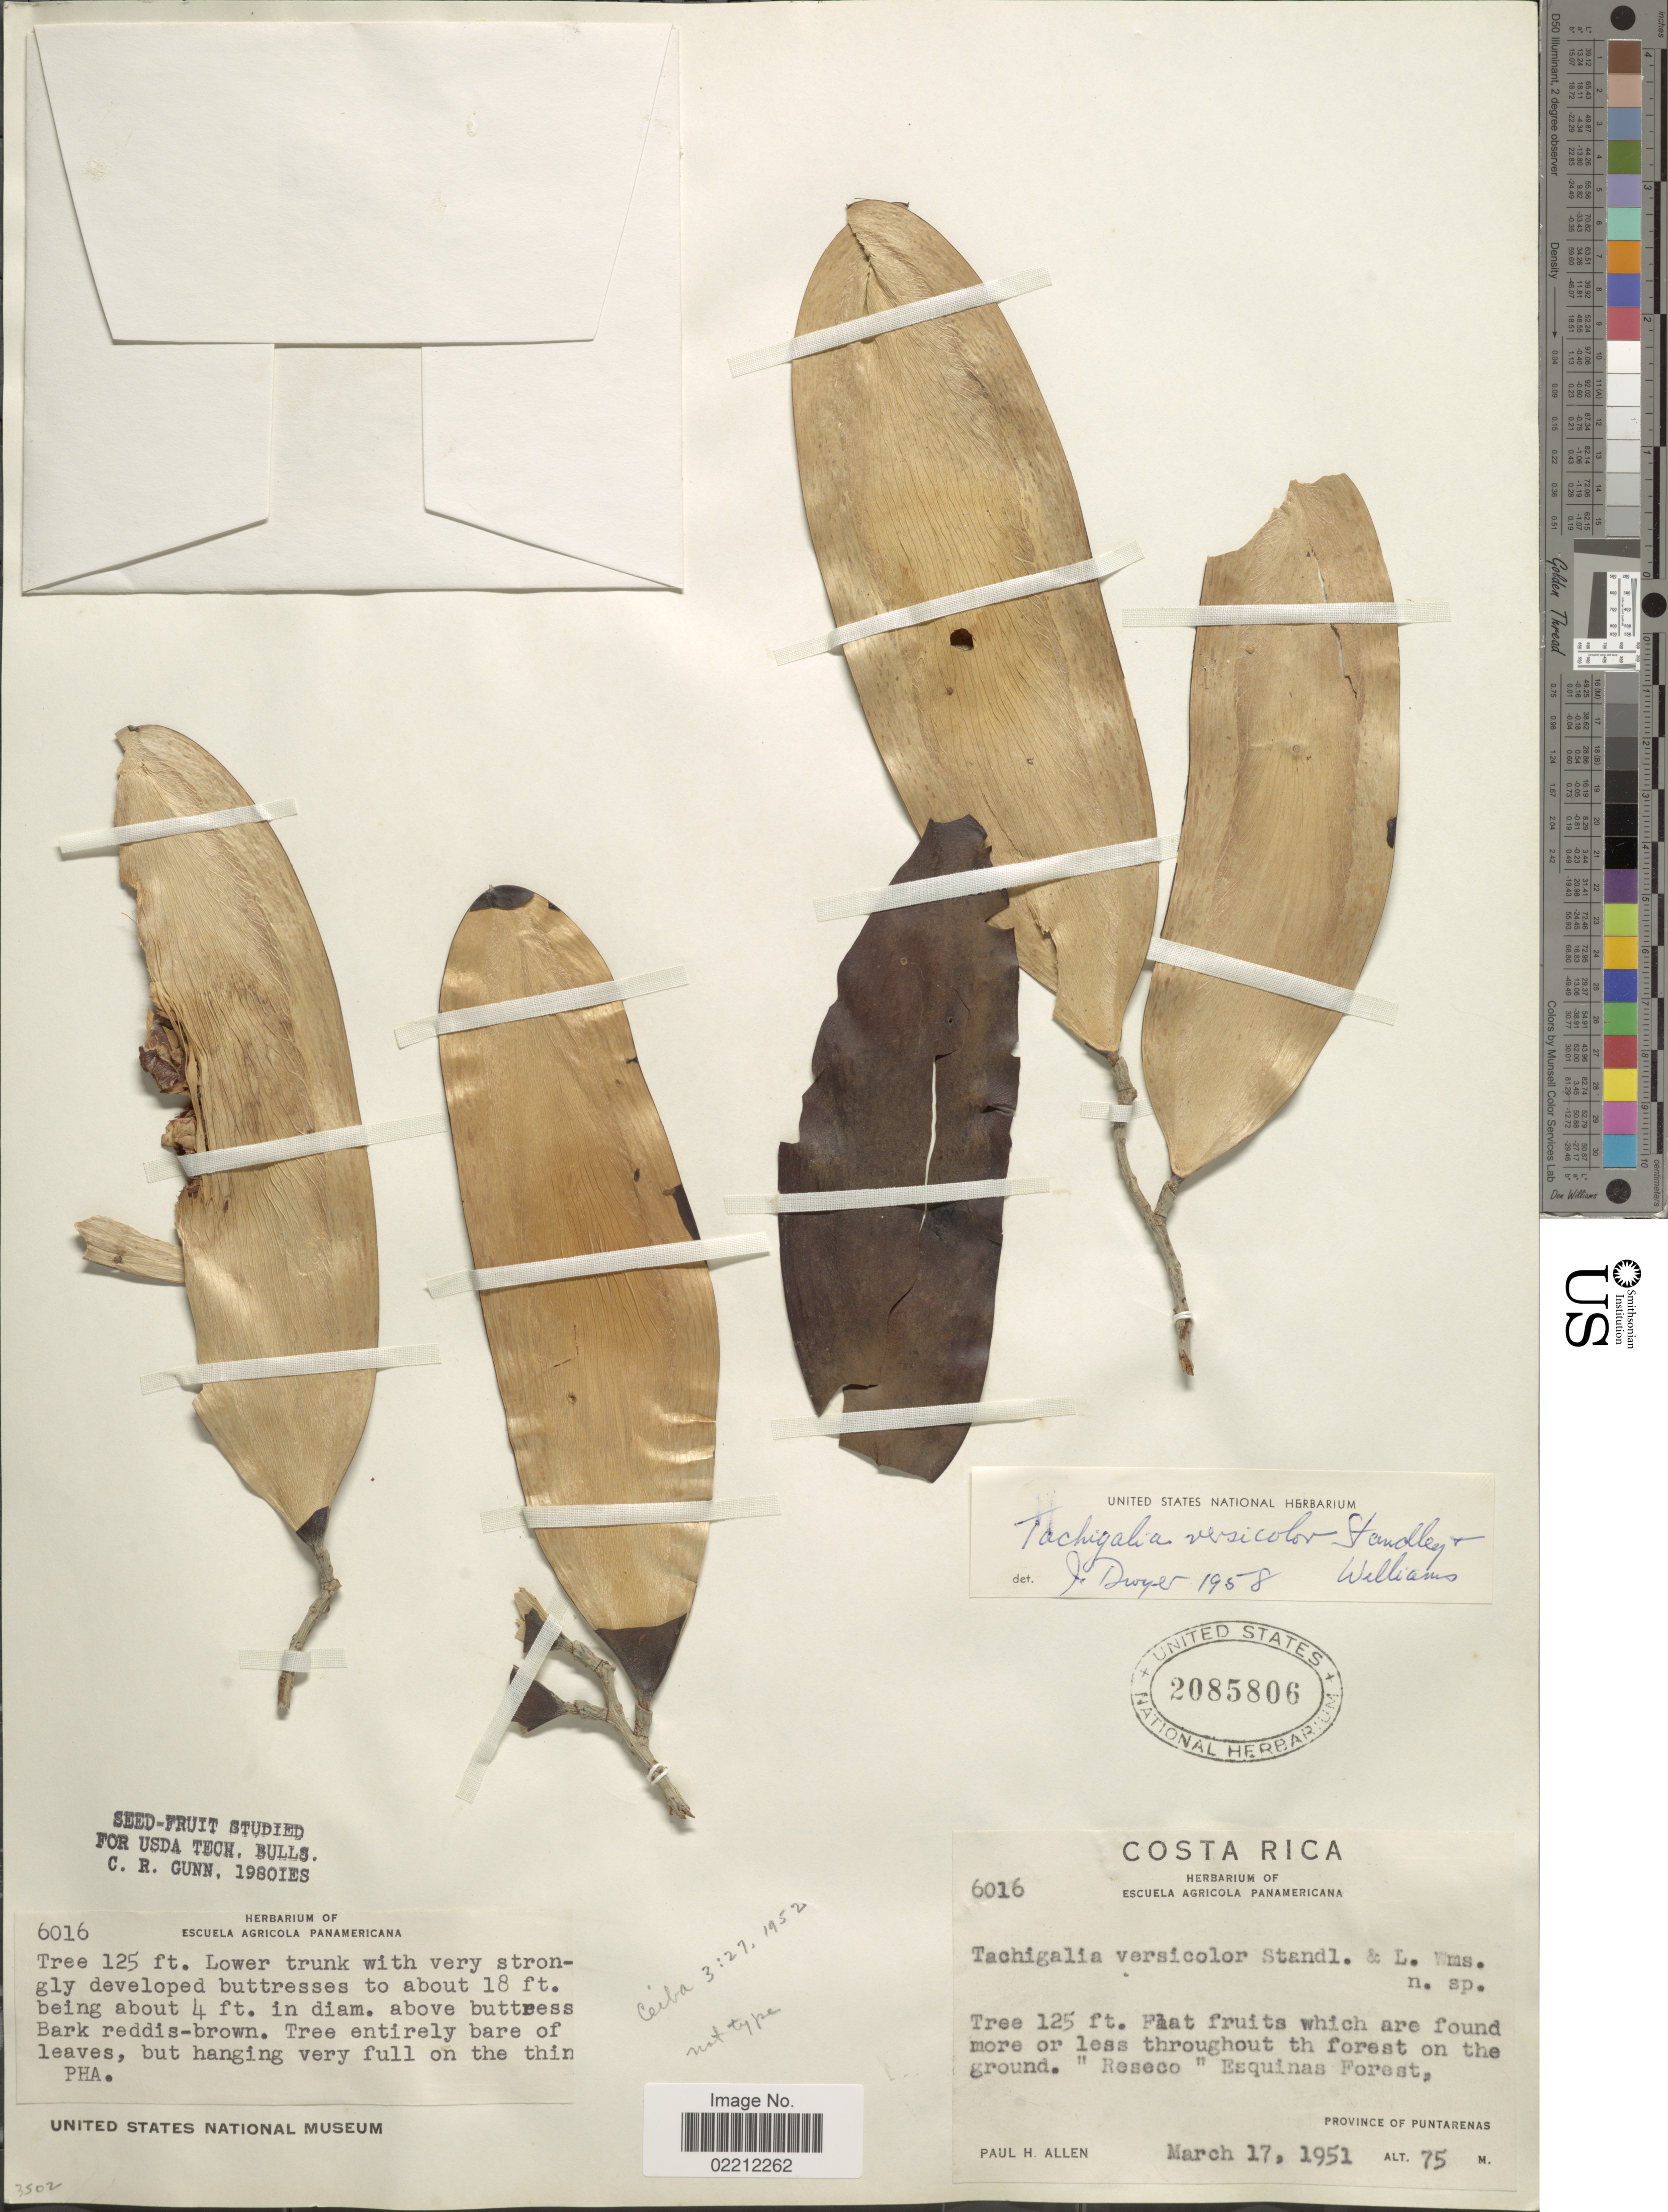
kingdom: Plantae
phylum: Tracheophyta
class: Magnoliopsida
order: Fabales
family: Fabaceae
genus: Tachigali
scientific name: Tachigali versicolor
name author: Standl. & L.O. Williams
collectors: P. H. Allen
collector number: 6016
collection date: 1951-03-17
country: Costa Rica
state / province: Puntarenas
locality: Reseco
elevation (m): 75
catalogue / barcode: US 2085806